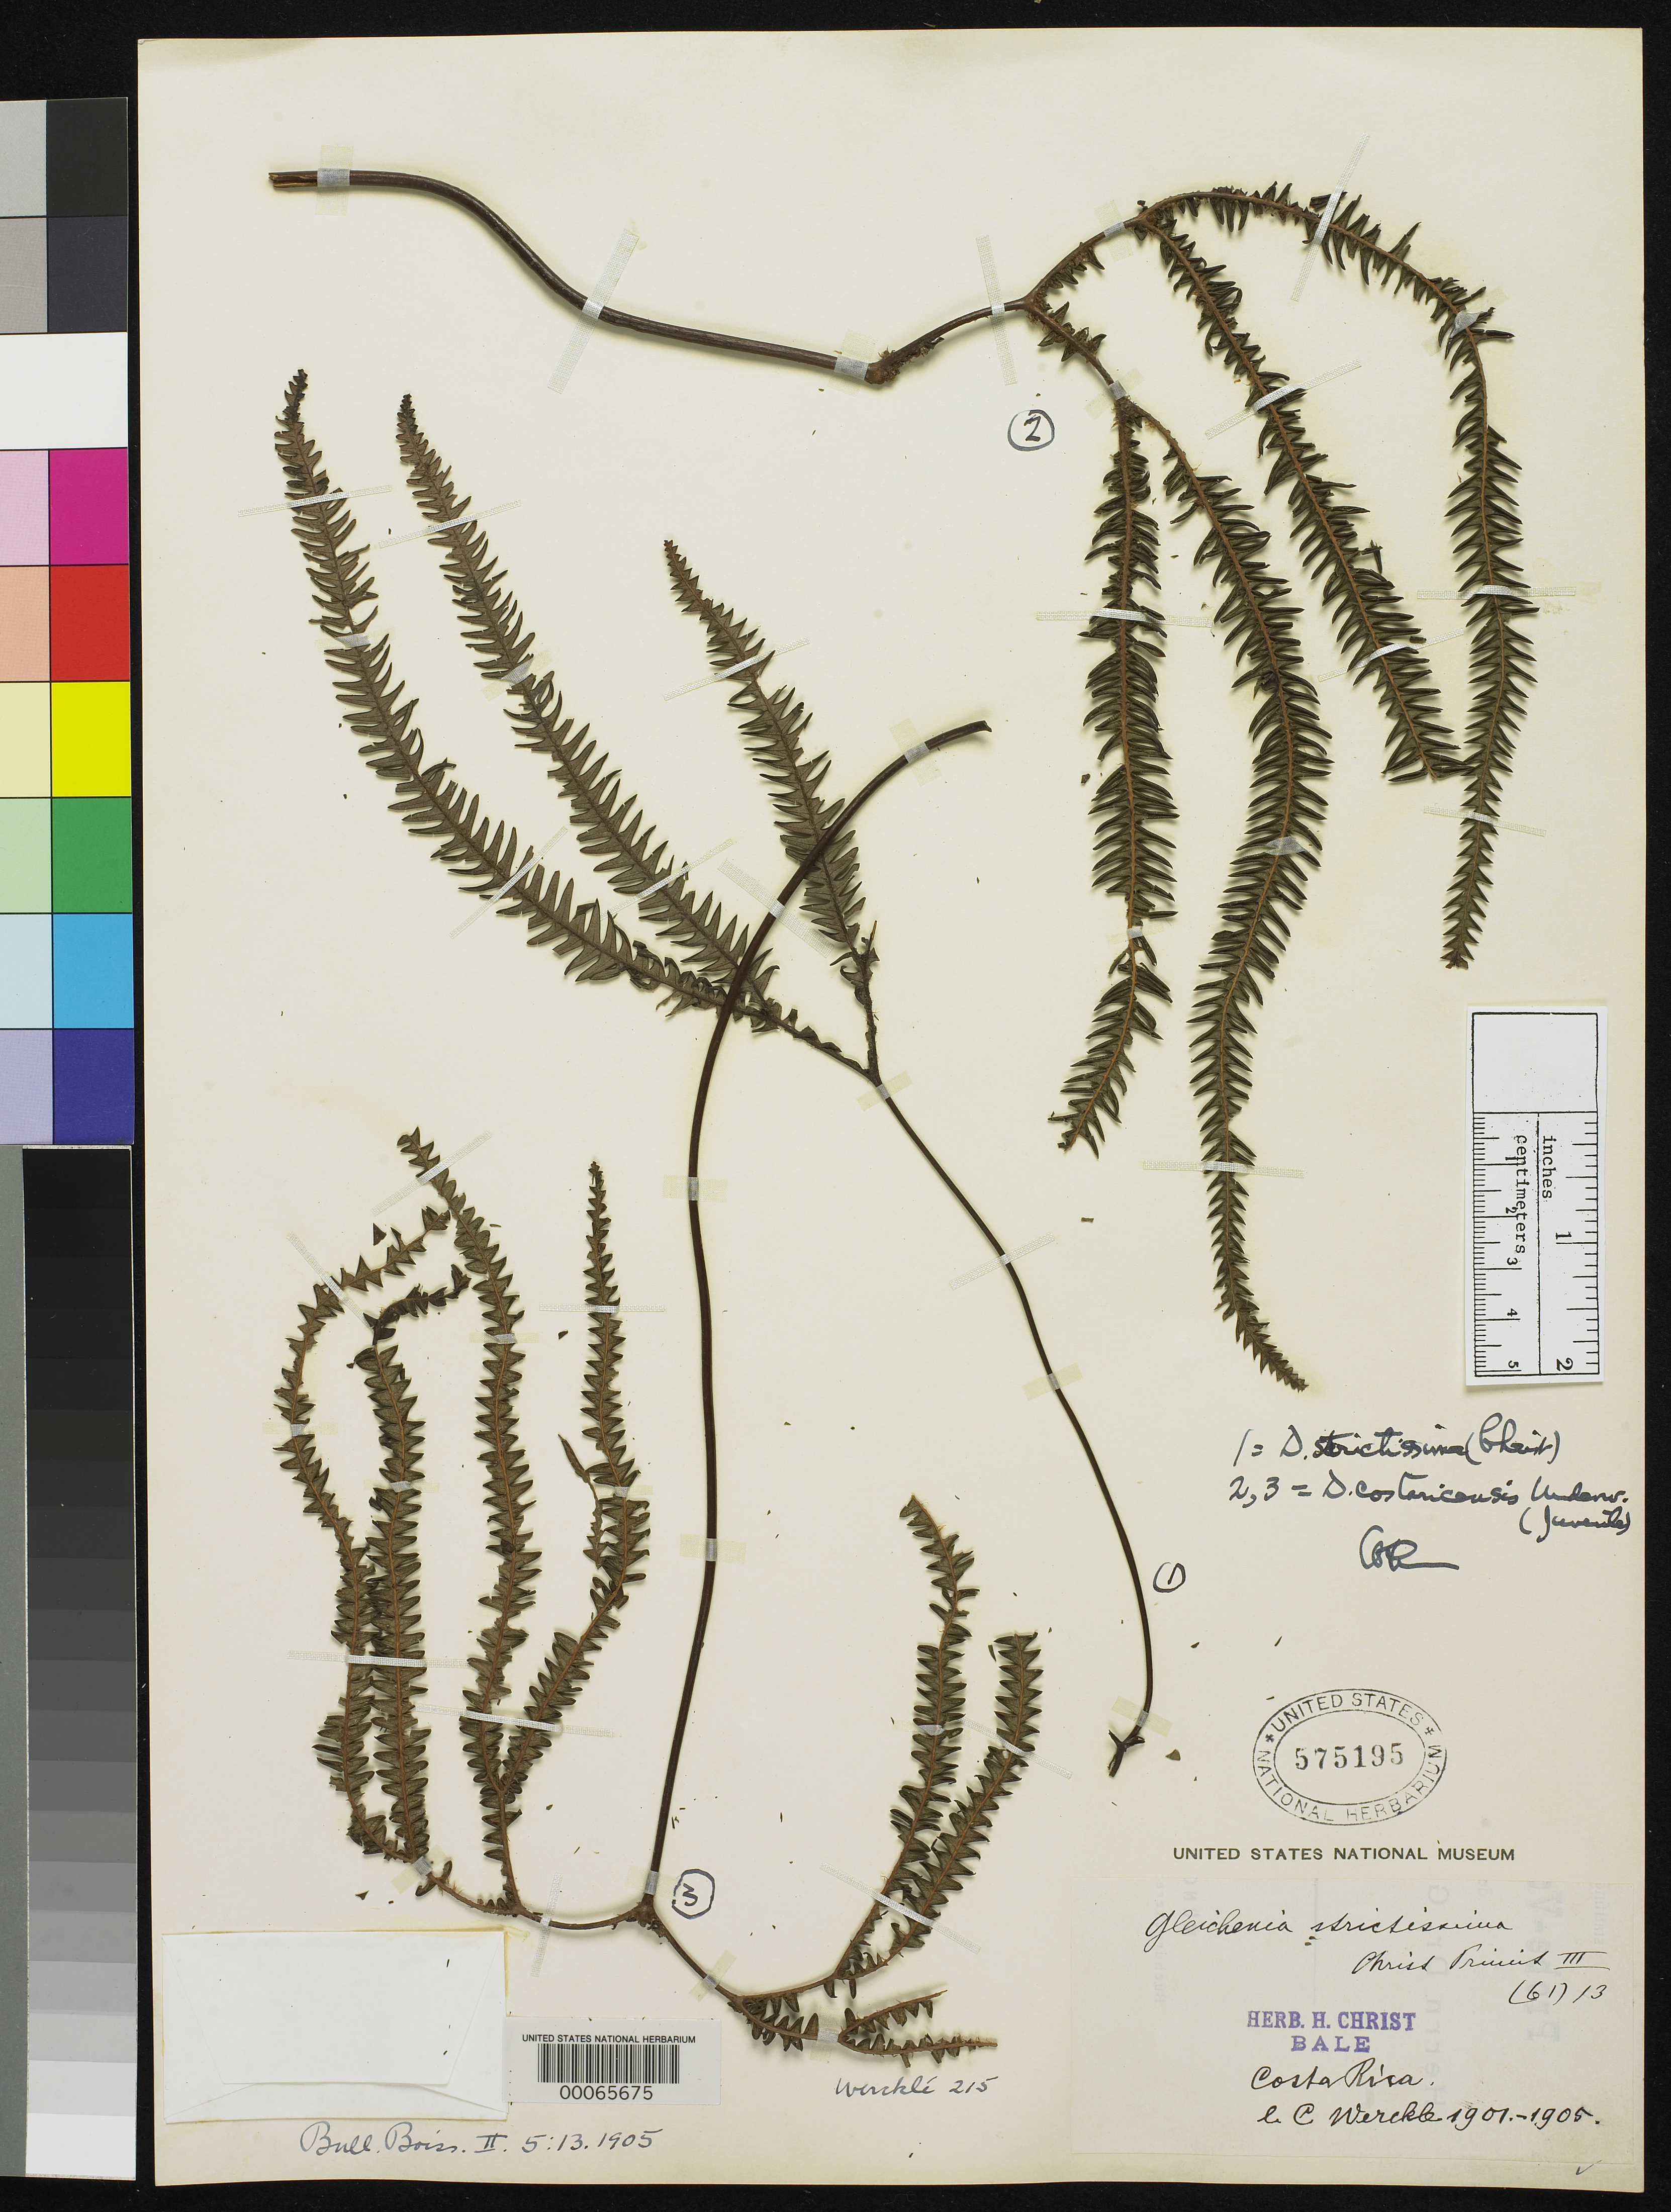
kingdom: Plantae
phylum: Tracheophyta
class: Polypodiopsida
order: Gleicheniales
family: Gleicheniaceae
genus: Gleichenia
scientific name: Gleichenia strictissima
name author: Christ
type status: Type Collection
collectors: C. C Wercklé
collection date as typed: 1901 to -- --- 1905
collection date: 1901/1905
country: Costa Rica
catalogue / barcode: US 575195